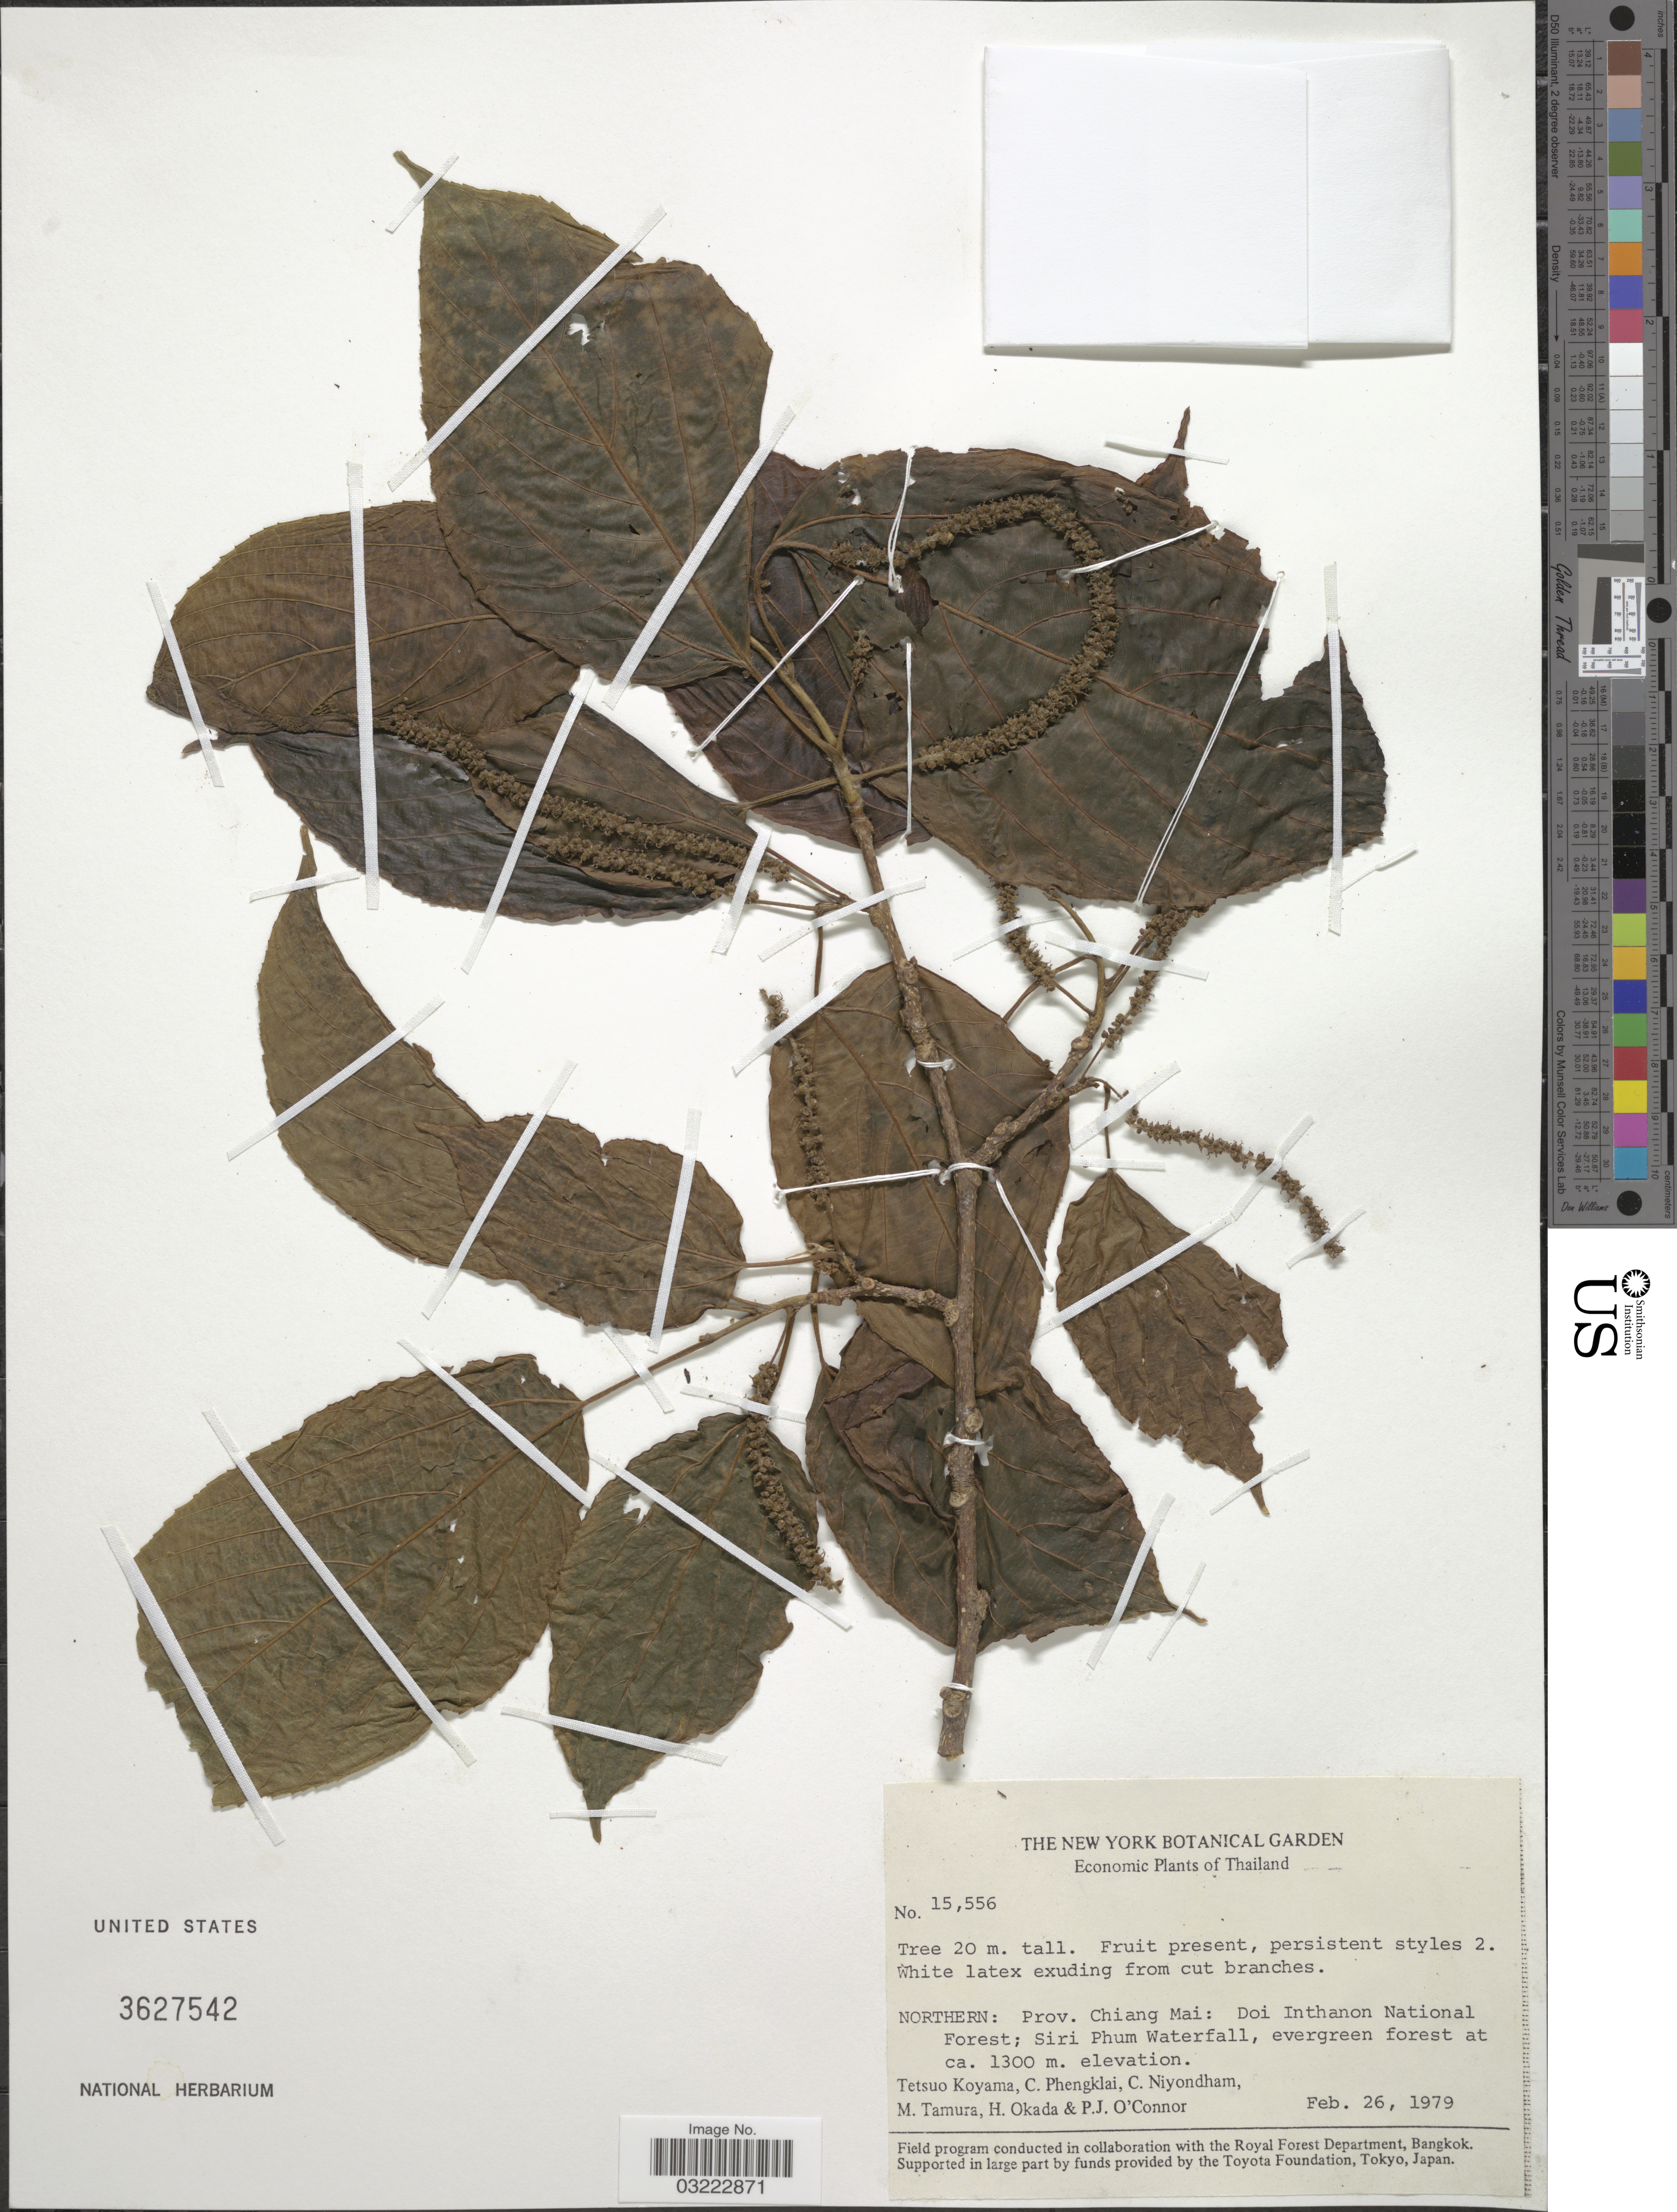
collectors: T. Koyama, C. Phengklai, C. Niyondham, M. Tamura & et al.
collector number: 15556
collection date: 1979-02-26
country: Thailand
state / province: Chiang Mai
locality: Doi Inthanon National Forest; Siri Phum Waterfall, evergreen forest.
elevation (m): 1300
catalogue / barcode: US 3627542